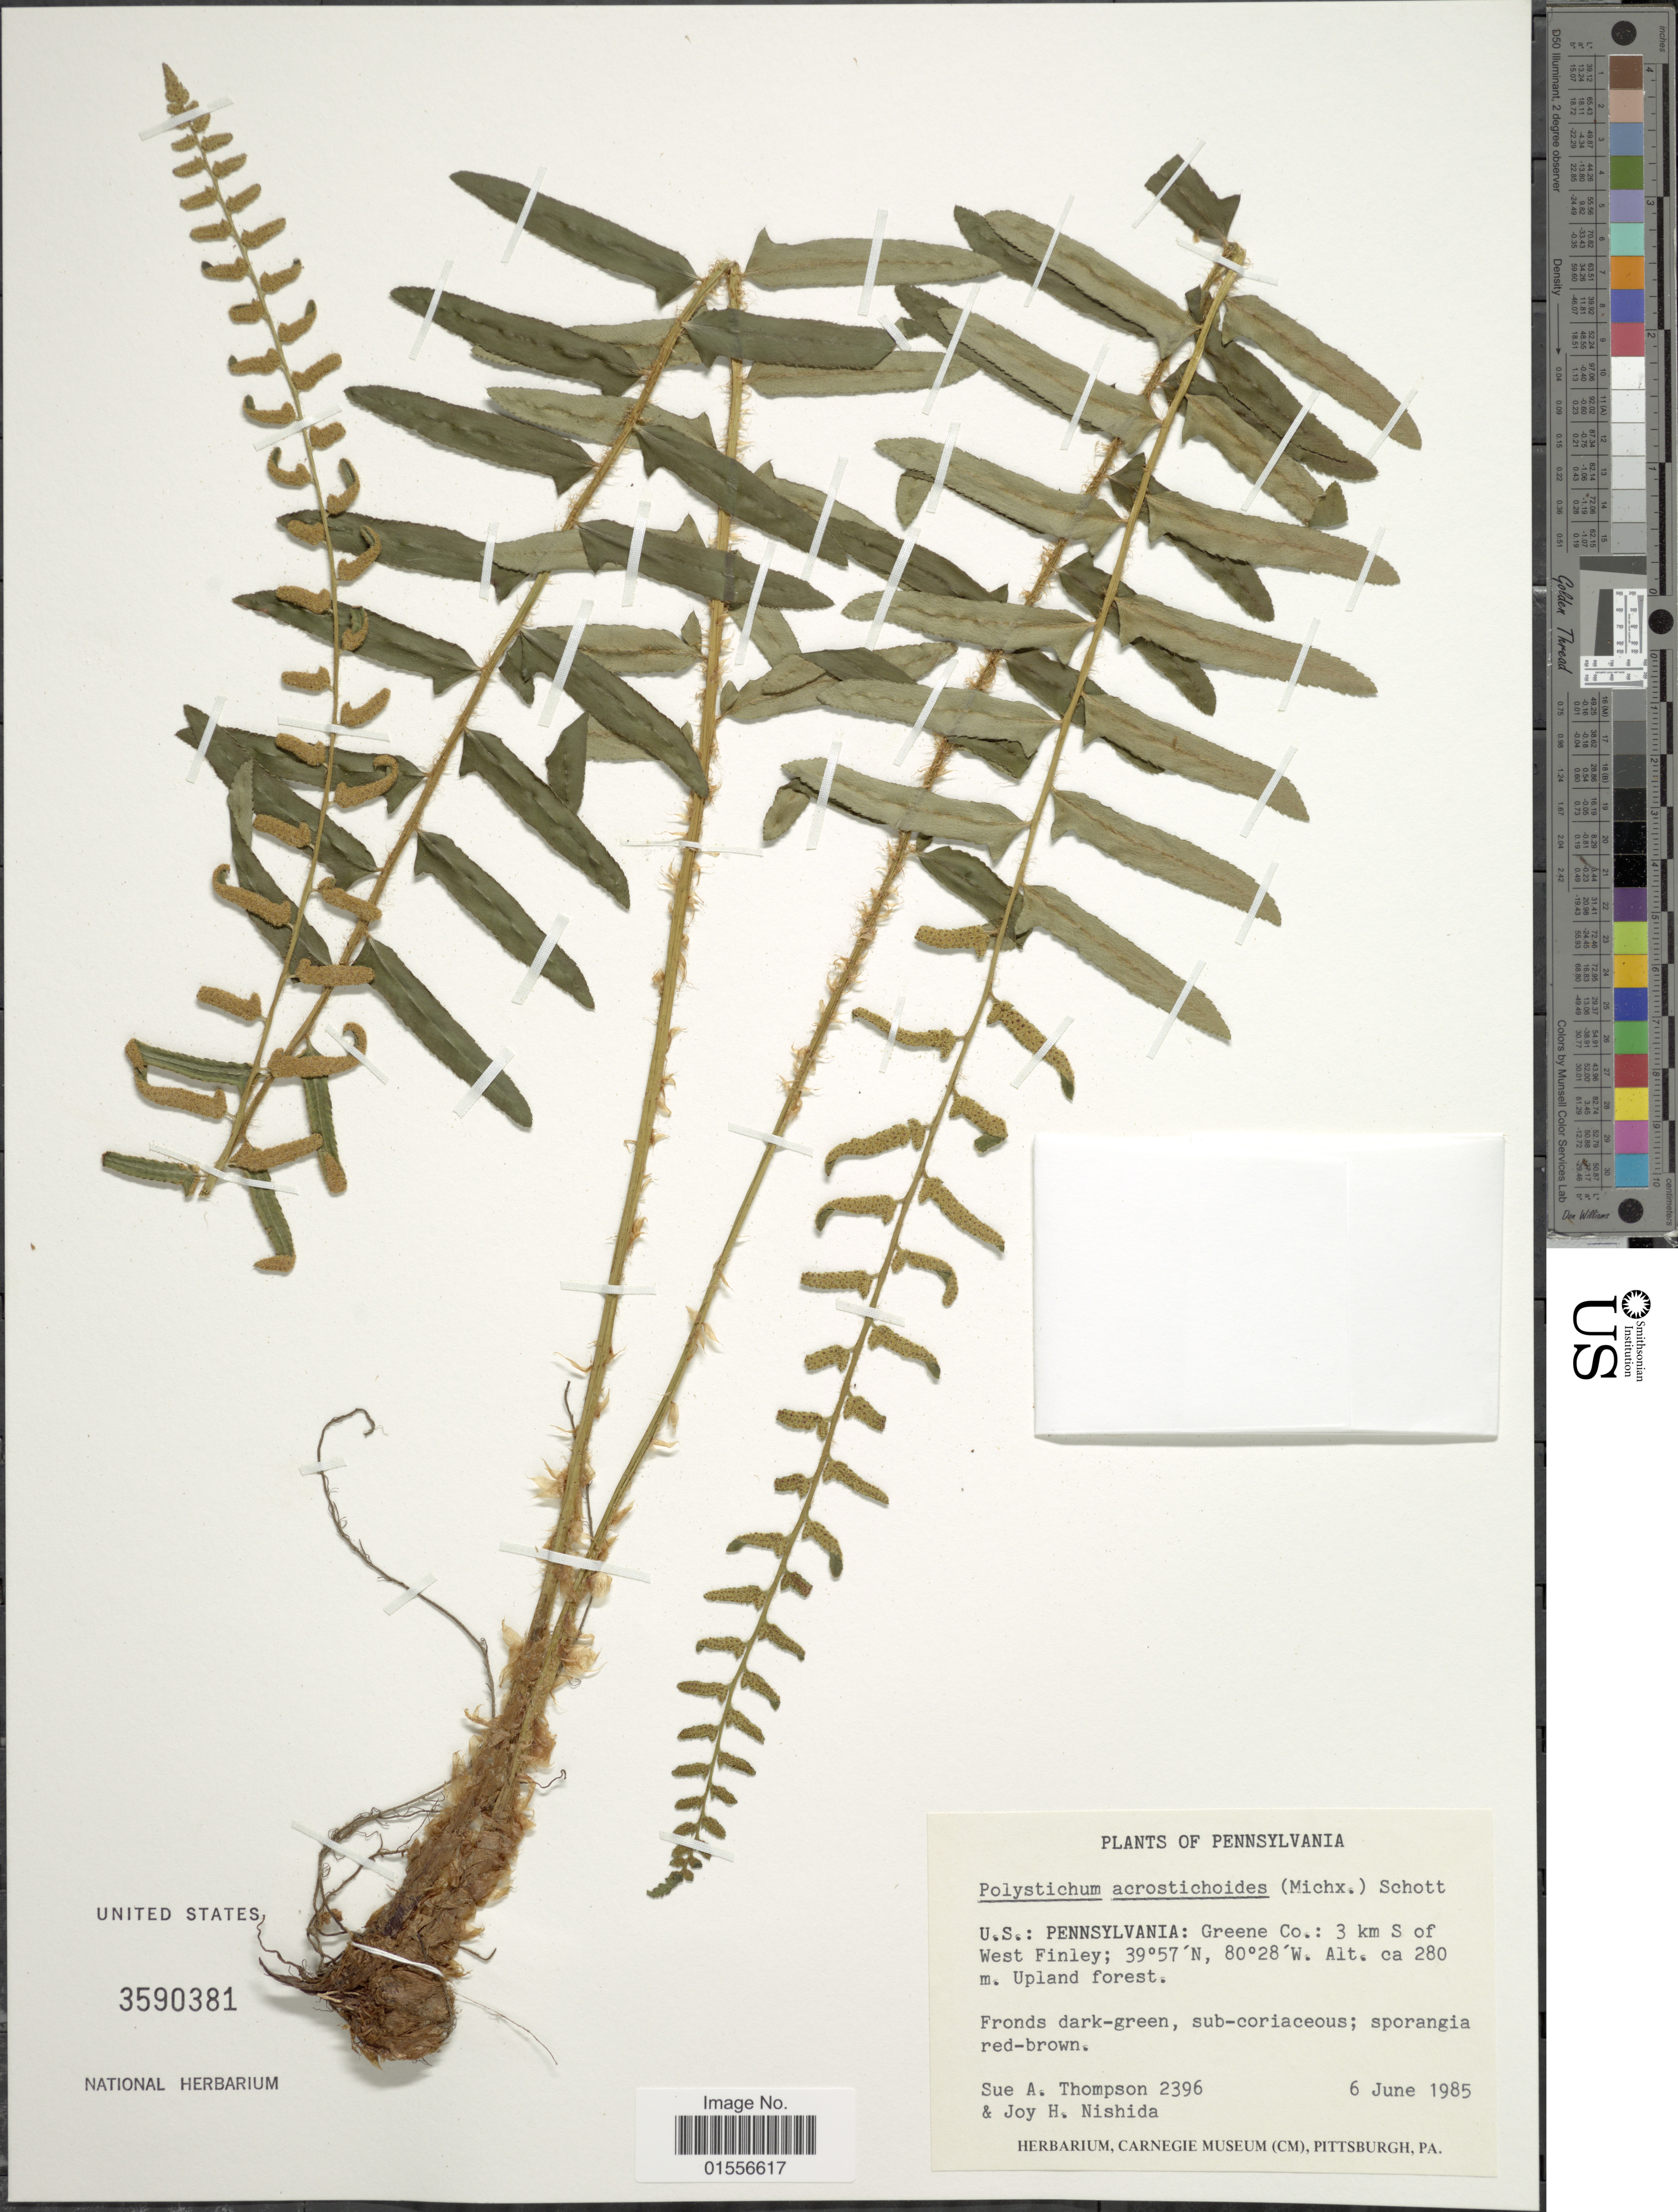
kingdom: Plantae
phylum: Tracheophyta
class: Polypodiopsida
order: Polypodiales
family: Dryopteridaceae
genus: Polystichum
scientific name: Polystichum acrostichoides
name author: (Michx.) Schott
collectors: S. A. Thompson & J. Nishida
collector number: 2396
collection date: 1985-06-06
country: United States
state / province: Pennsylvania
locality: Greene Co.: 3 km S of West Finley, Upland forest.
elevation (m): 280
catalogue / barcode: US 3590381